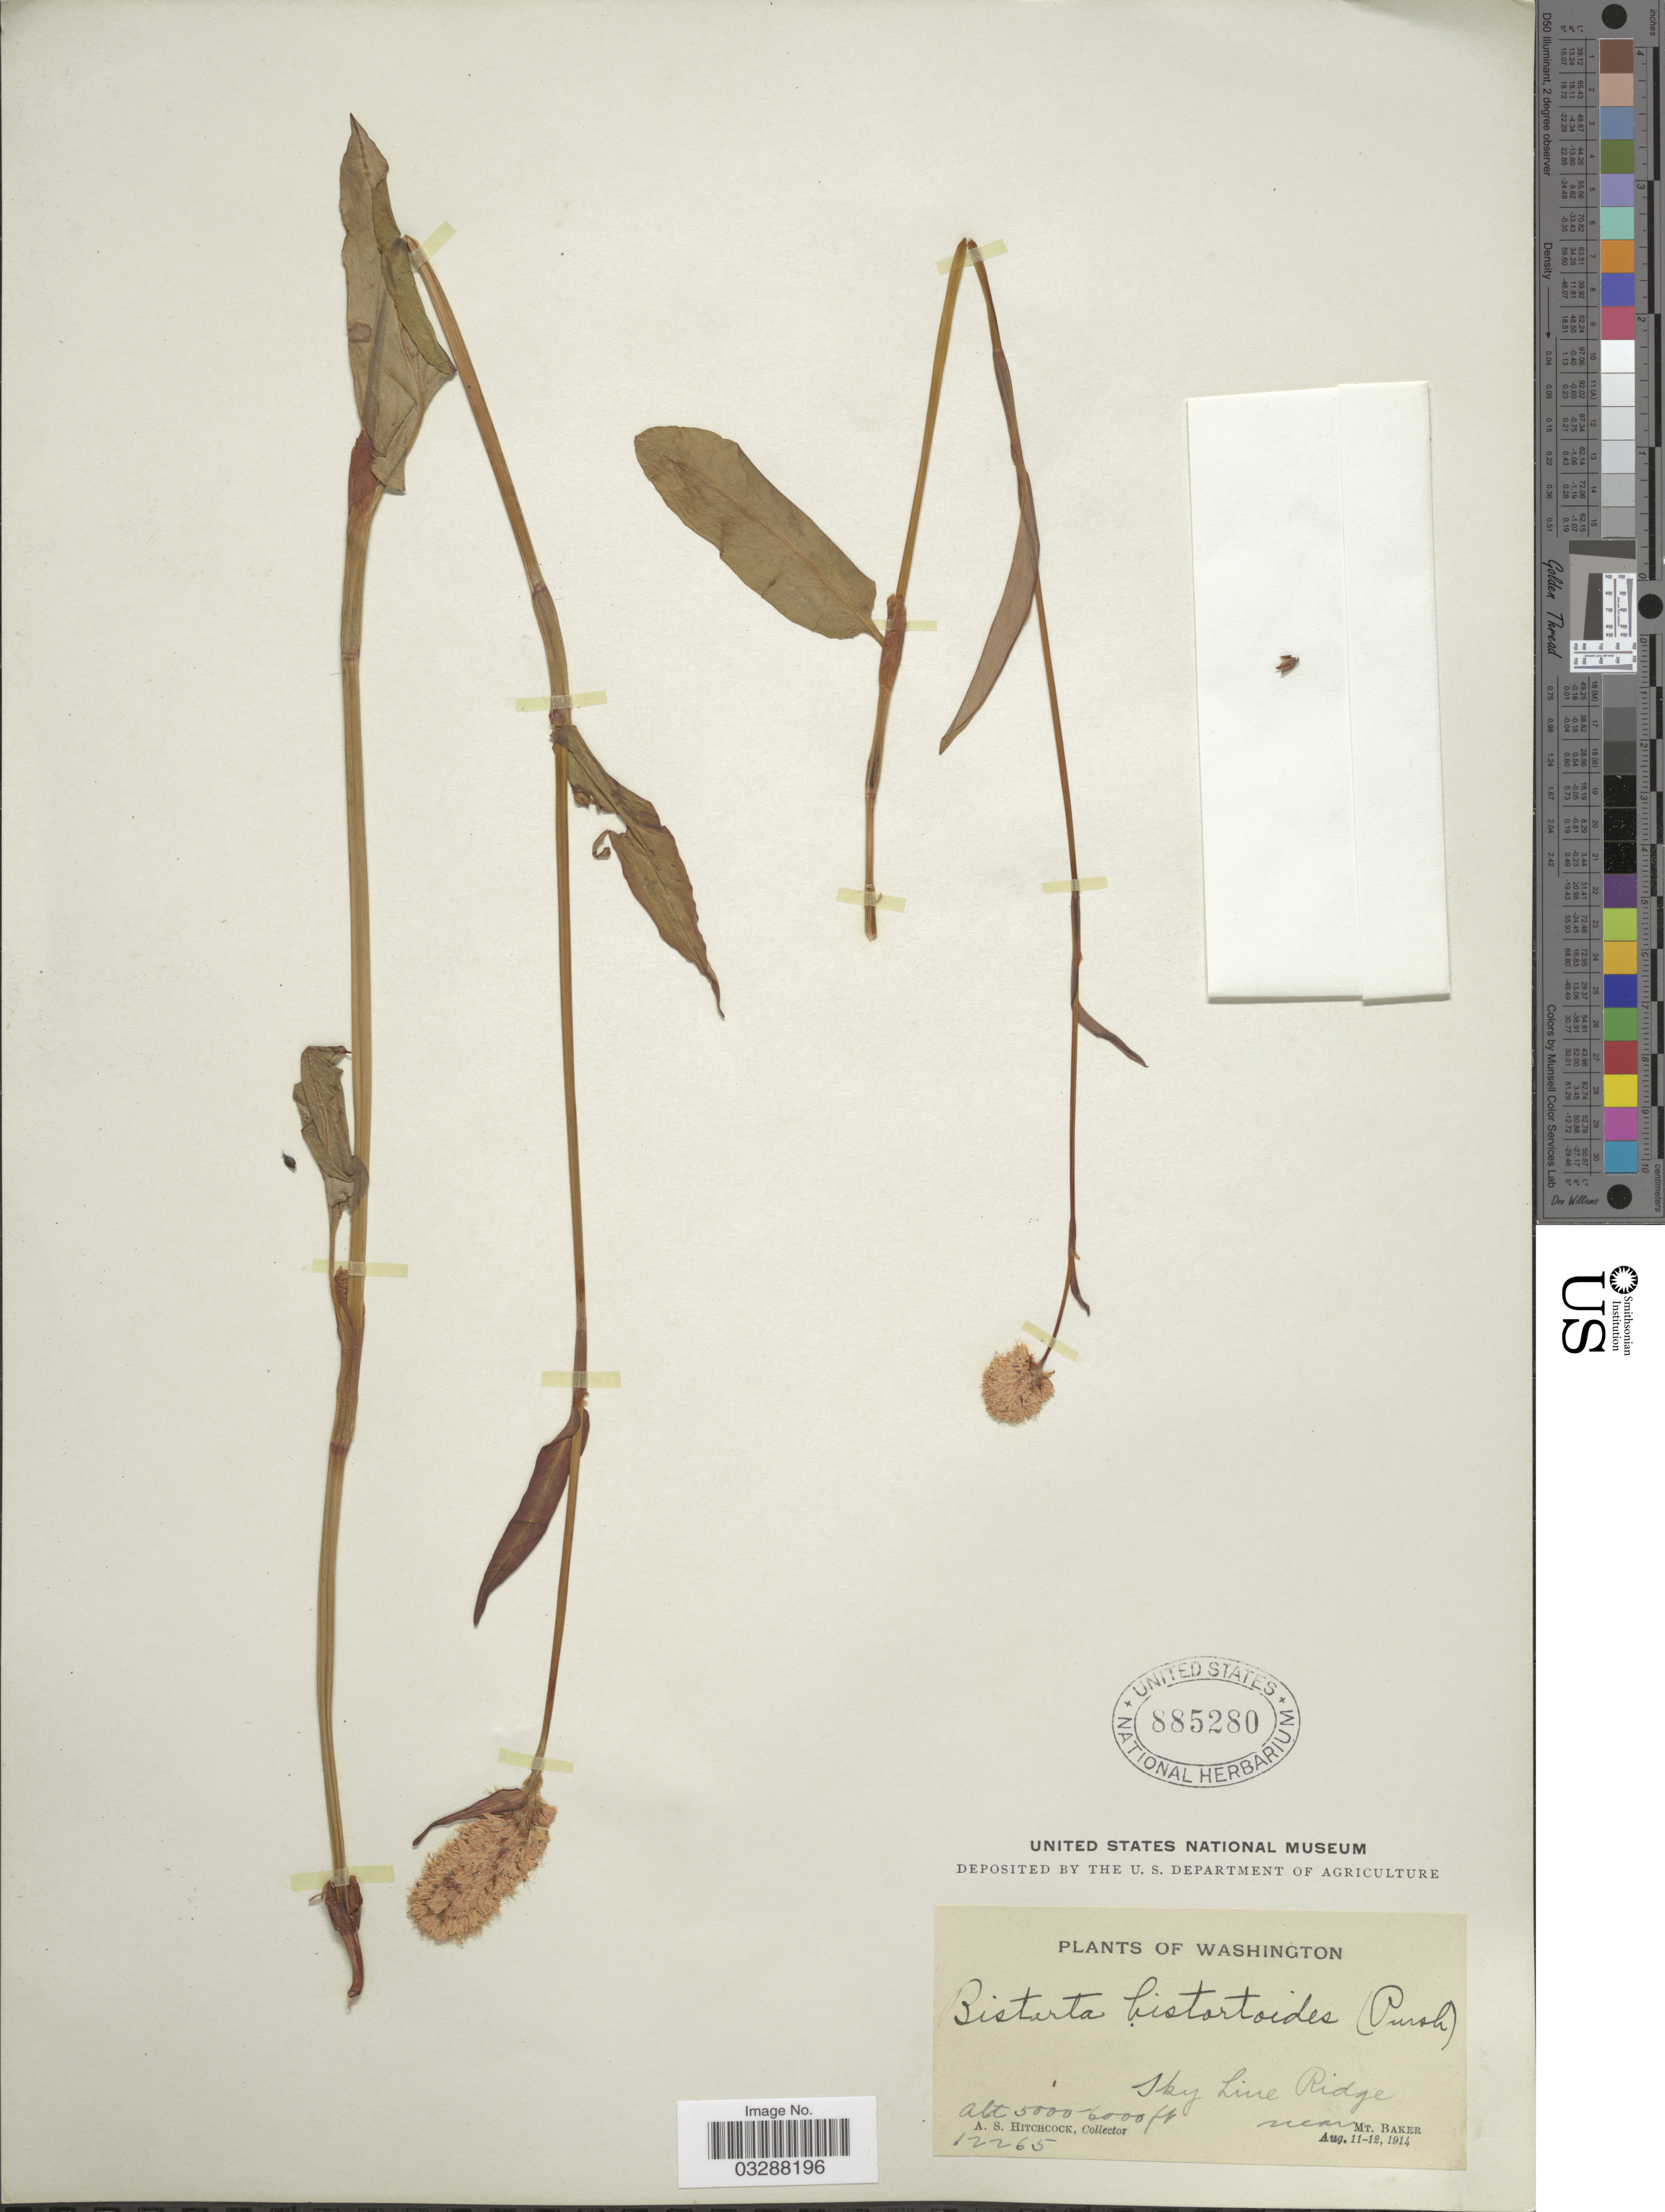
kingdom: Plantae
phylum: Tracheophyta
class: Magnoliopsida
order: Caryophyllales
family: Polygonaceae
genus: Bistorta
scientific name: Bistorta bistortoides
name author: (Pursh) Small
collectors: A. S. Hitchcock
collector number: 12265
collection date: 1914-08-11/1914-08-12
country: United States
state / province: Washington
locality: Sky Line Ridge. Near Mt. Baker.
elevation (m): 1524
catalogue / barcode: US 885280